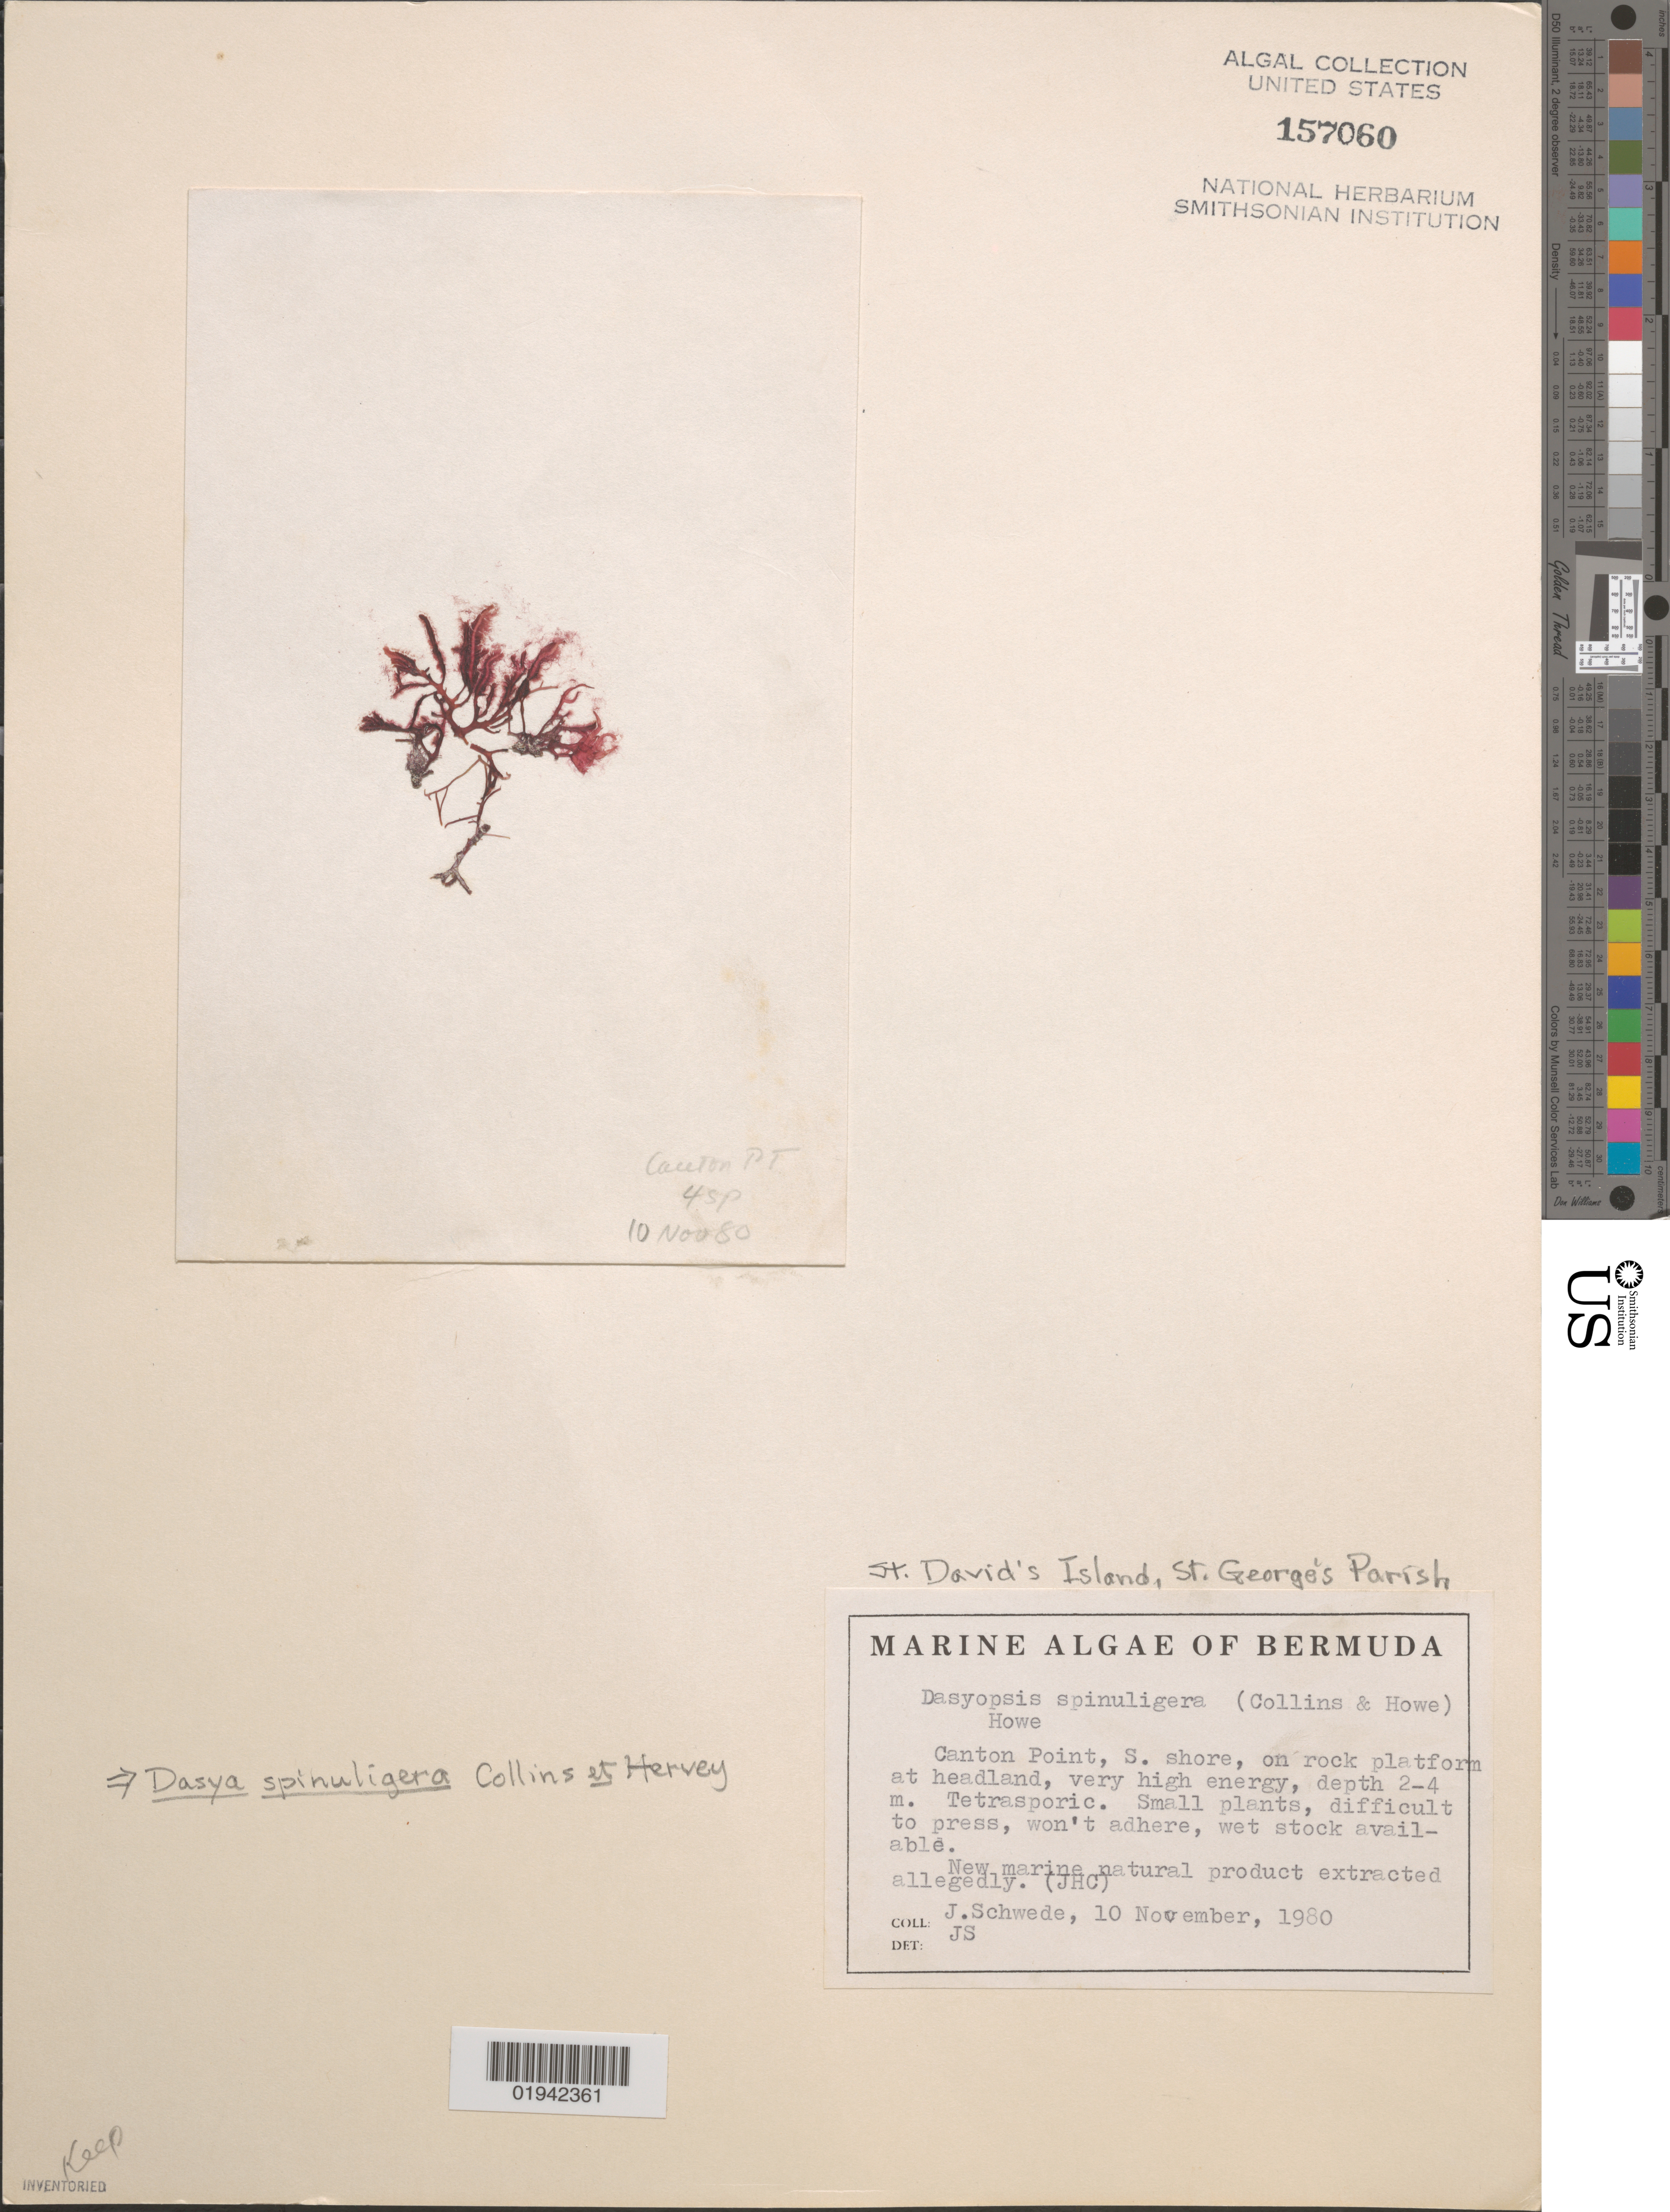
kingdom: Plantae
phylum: Rhodophyta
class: Florideophyceae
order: Ceramiales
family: Dasyaceae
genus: Dasya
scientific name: Dasya spinuligera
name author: Collins & Herv.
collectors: J. Schwede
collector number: .s.n.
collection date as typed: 10 Nov 1980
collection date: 1980-11-10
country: Bermuda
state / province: St. George's Parish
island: St. David's Island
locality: Canton Point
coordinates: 32 19' N, 64 42' W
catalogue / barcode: US 157060